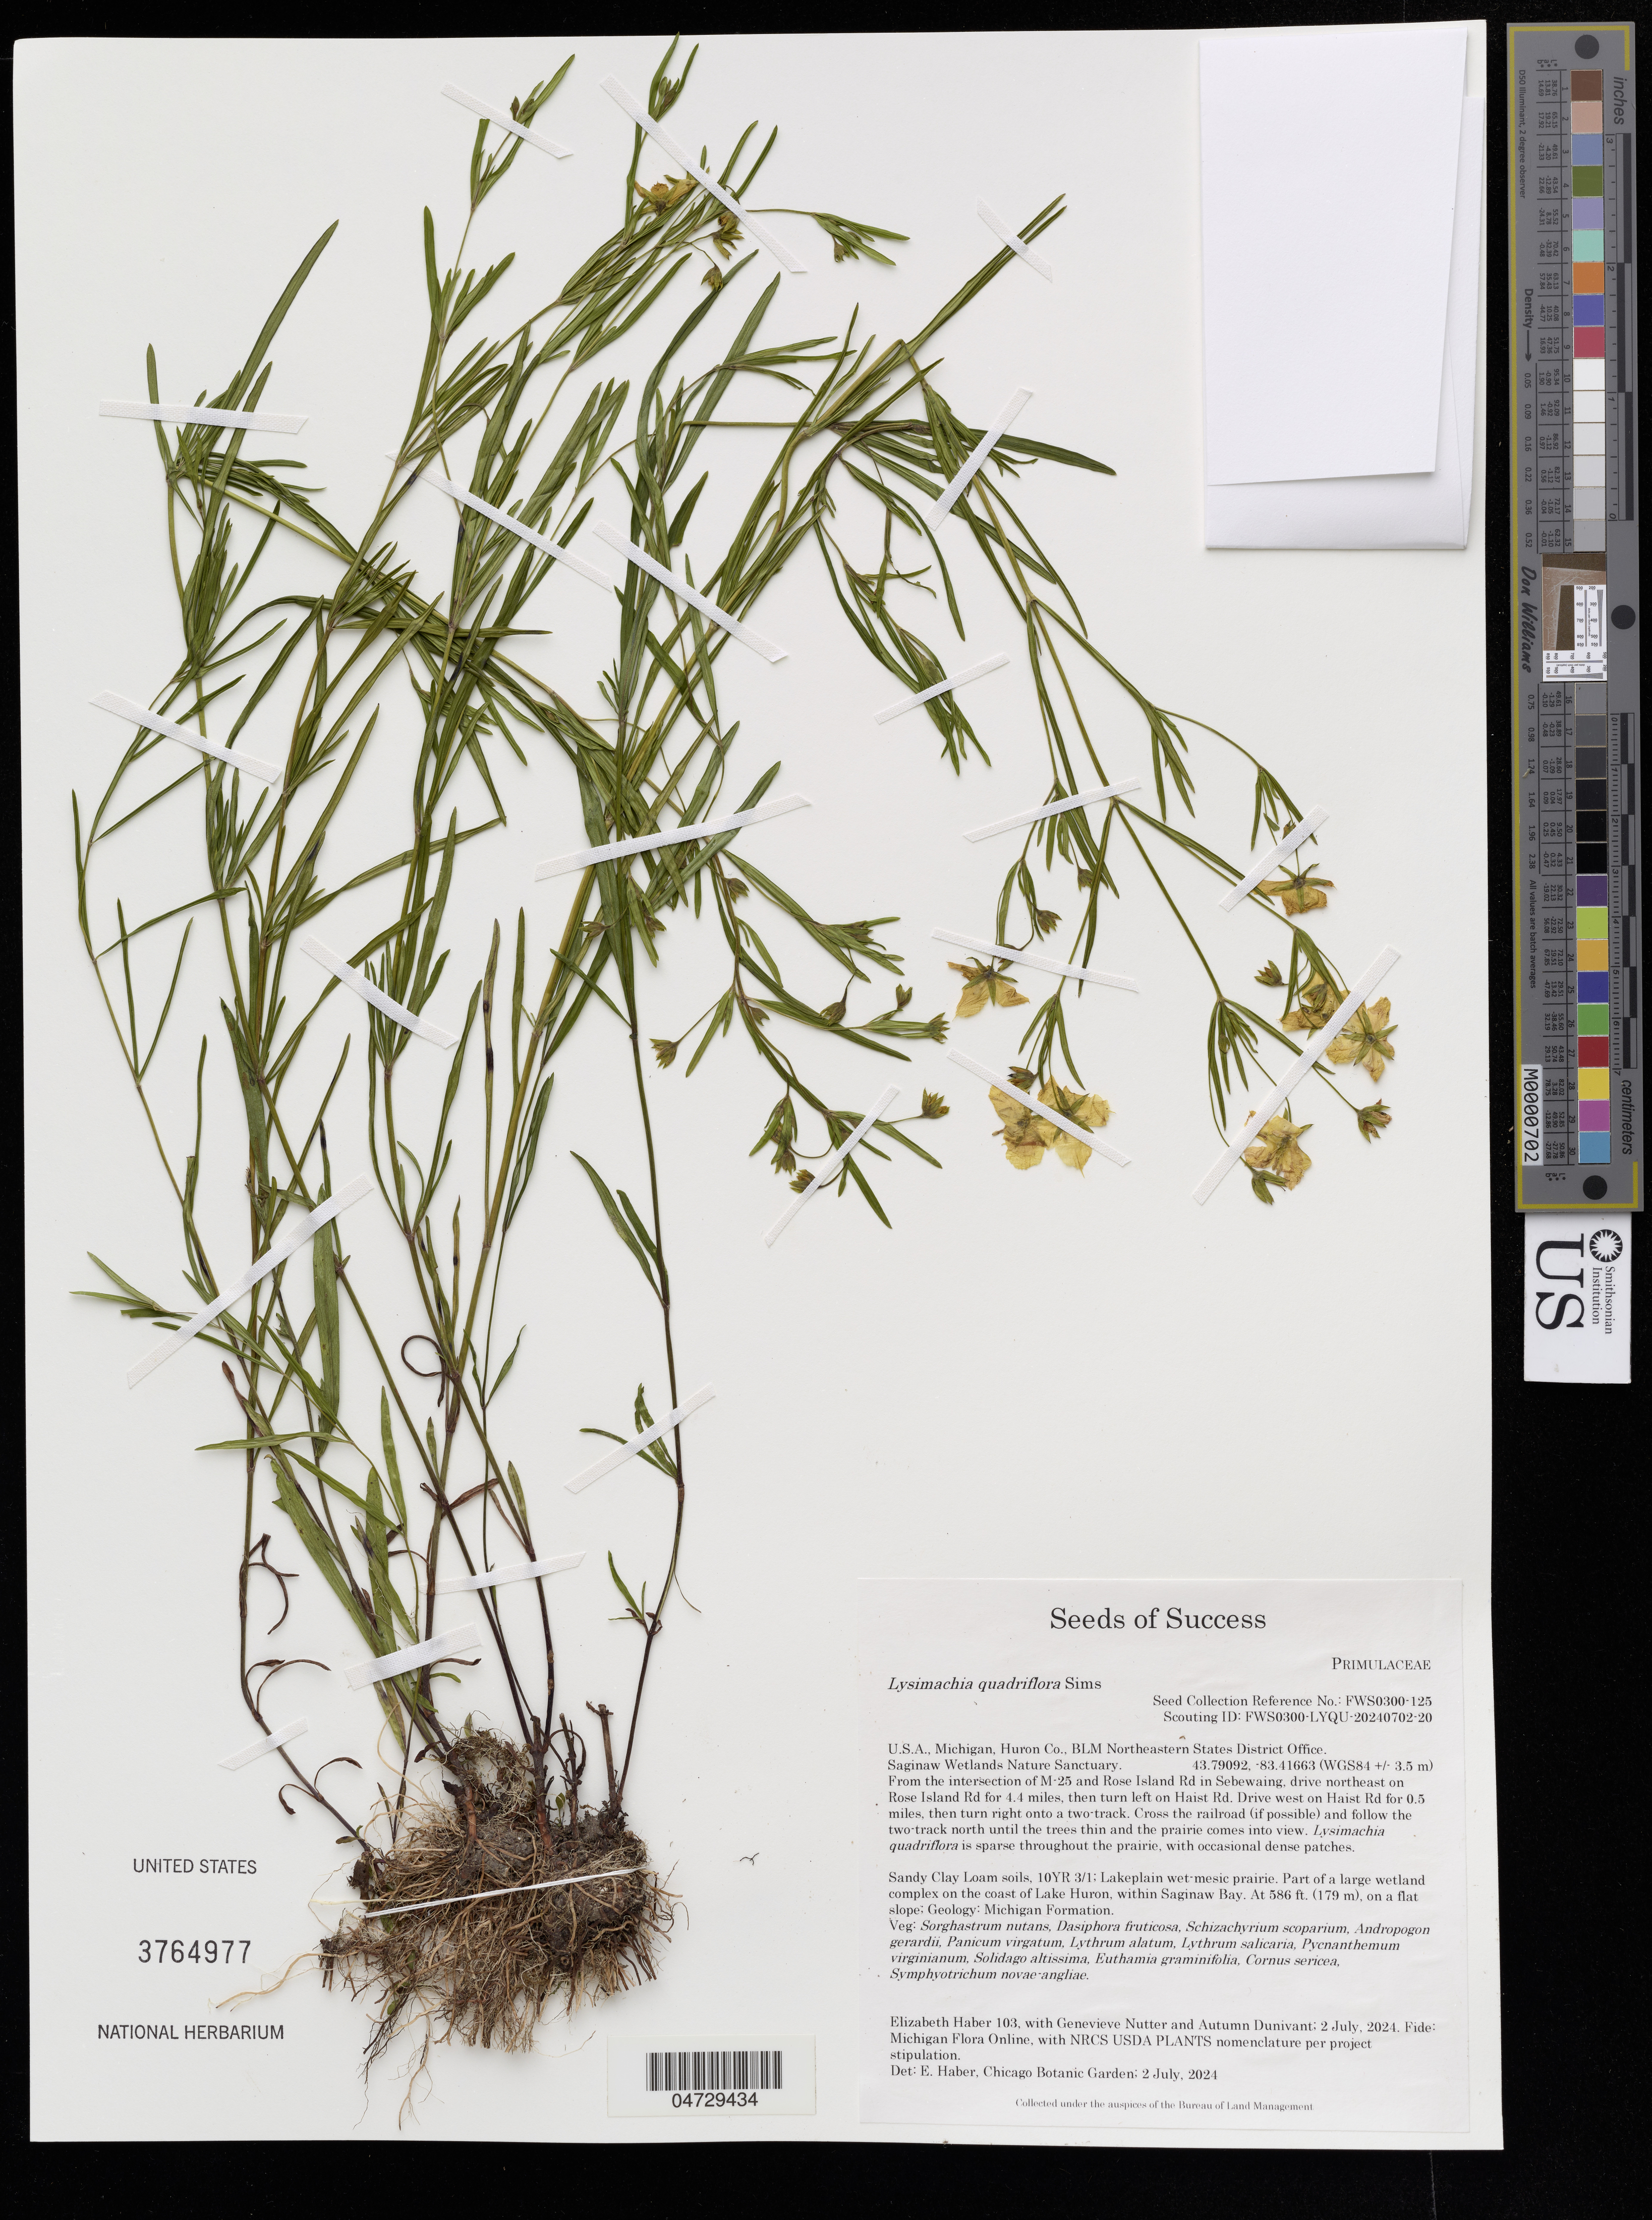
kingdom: Plantae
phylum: Tracheophyta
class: Magnoliopsida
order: Ericales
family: Primulaceae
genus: Lysimachia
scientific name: Lysimachia quadriflora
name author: Sims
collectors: E. Haber, G. Nutter & A. Dunivant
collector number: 103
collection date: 2024-07-02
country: United States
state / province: Michigan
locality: Huron Co., BLM Northeastern States District Office. Saginaw Wetlands Nature Sanctuary. From the intersection of M-25 and Rose Island Rd in Sebewaing, drive northeast on Rose Island Rd for 4.4 miles, then turn left on Haist Rd. Drive west on Haist Rd for 0.5 miles, then turn right onto a two-track. Cross the railroad (if possible) and follow the two-track north until the trees thin and the prairie comes into view. (WGS84 +/- 3.5 m).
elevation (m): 179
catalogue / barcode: US 3764977